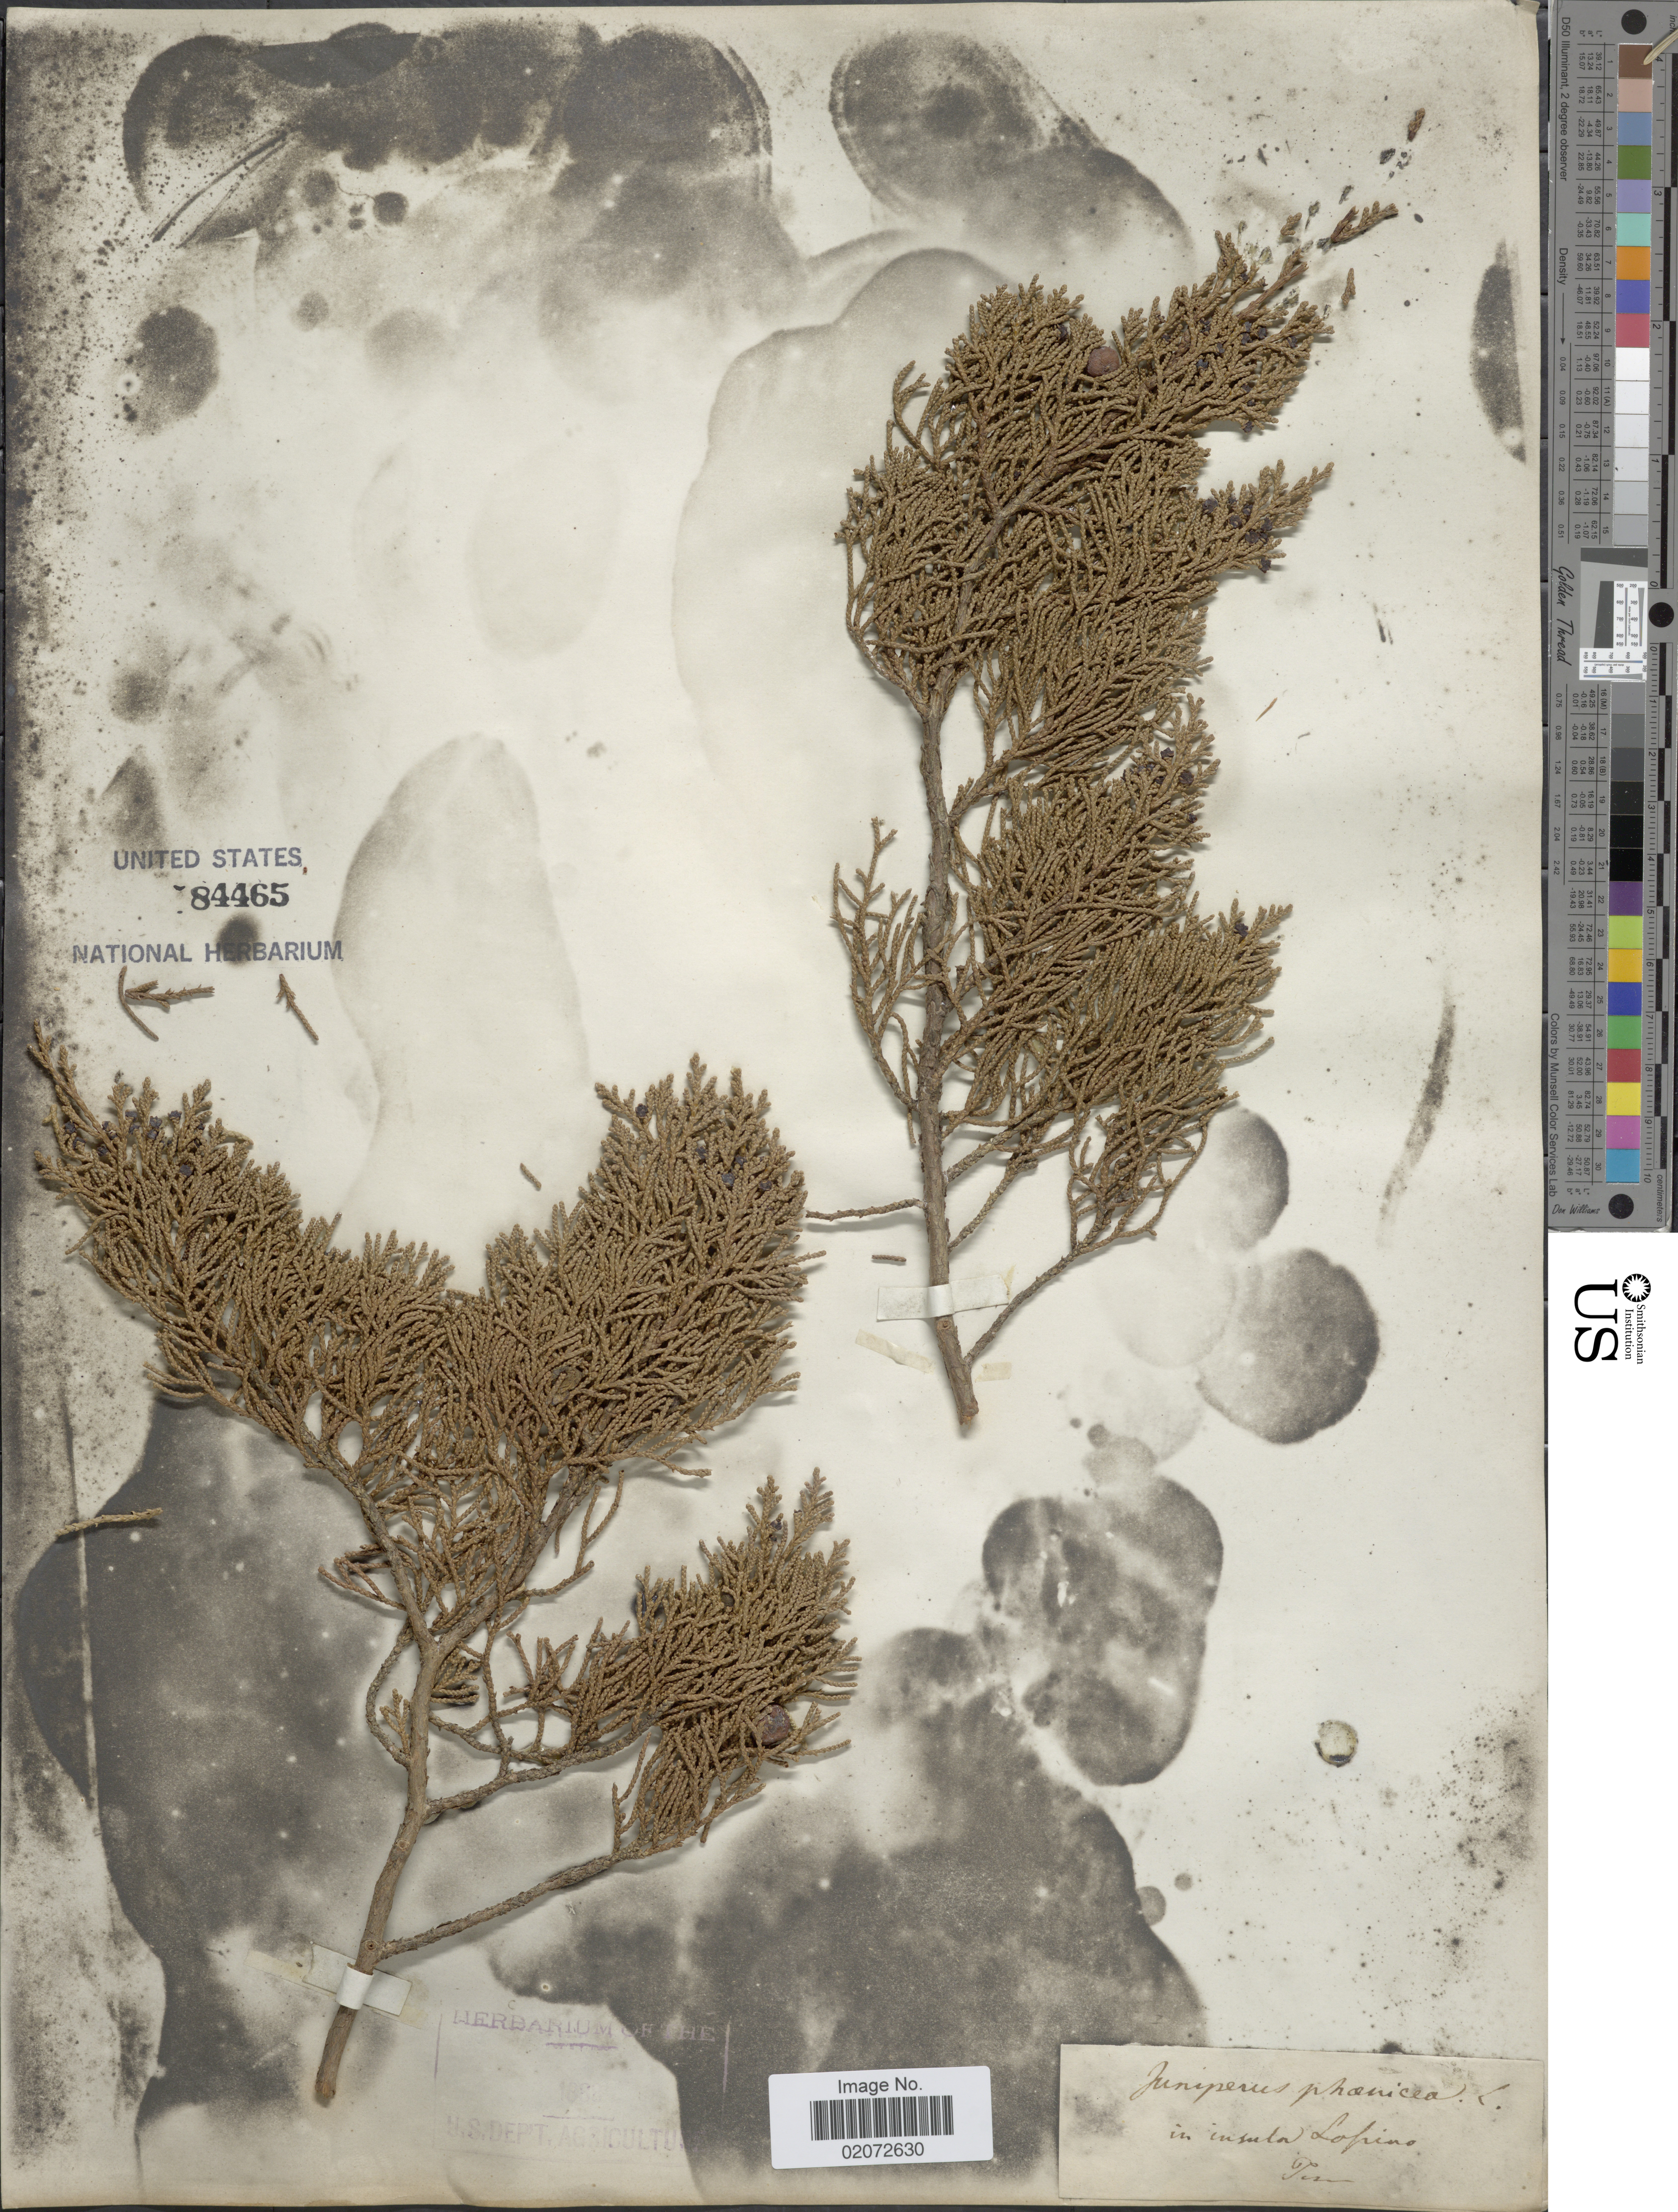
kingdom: Plantae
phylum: Tracheophyta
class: Pinopsida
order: Pinales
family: Cupressaceae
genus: Juniperus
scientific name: Juniperus phoenicea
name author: L.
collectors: -- Ten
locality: In insula Lopina [interpreted]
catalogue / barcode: US 84465